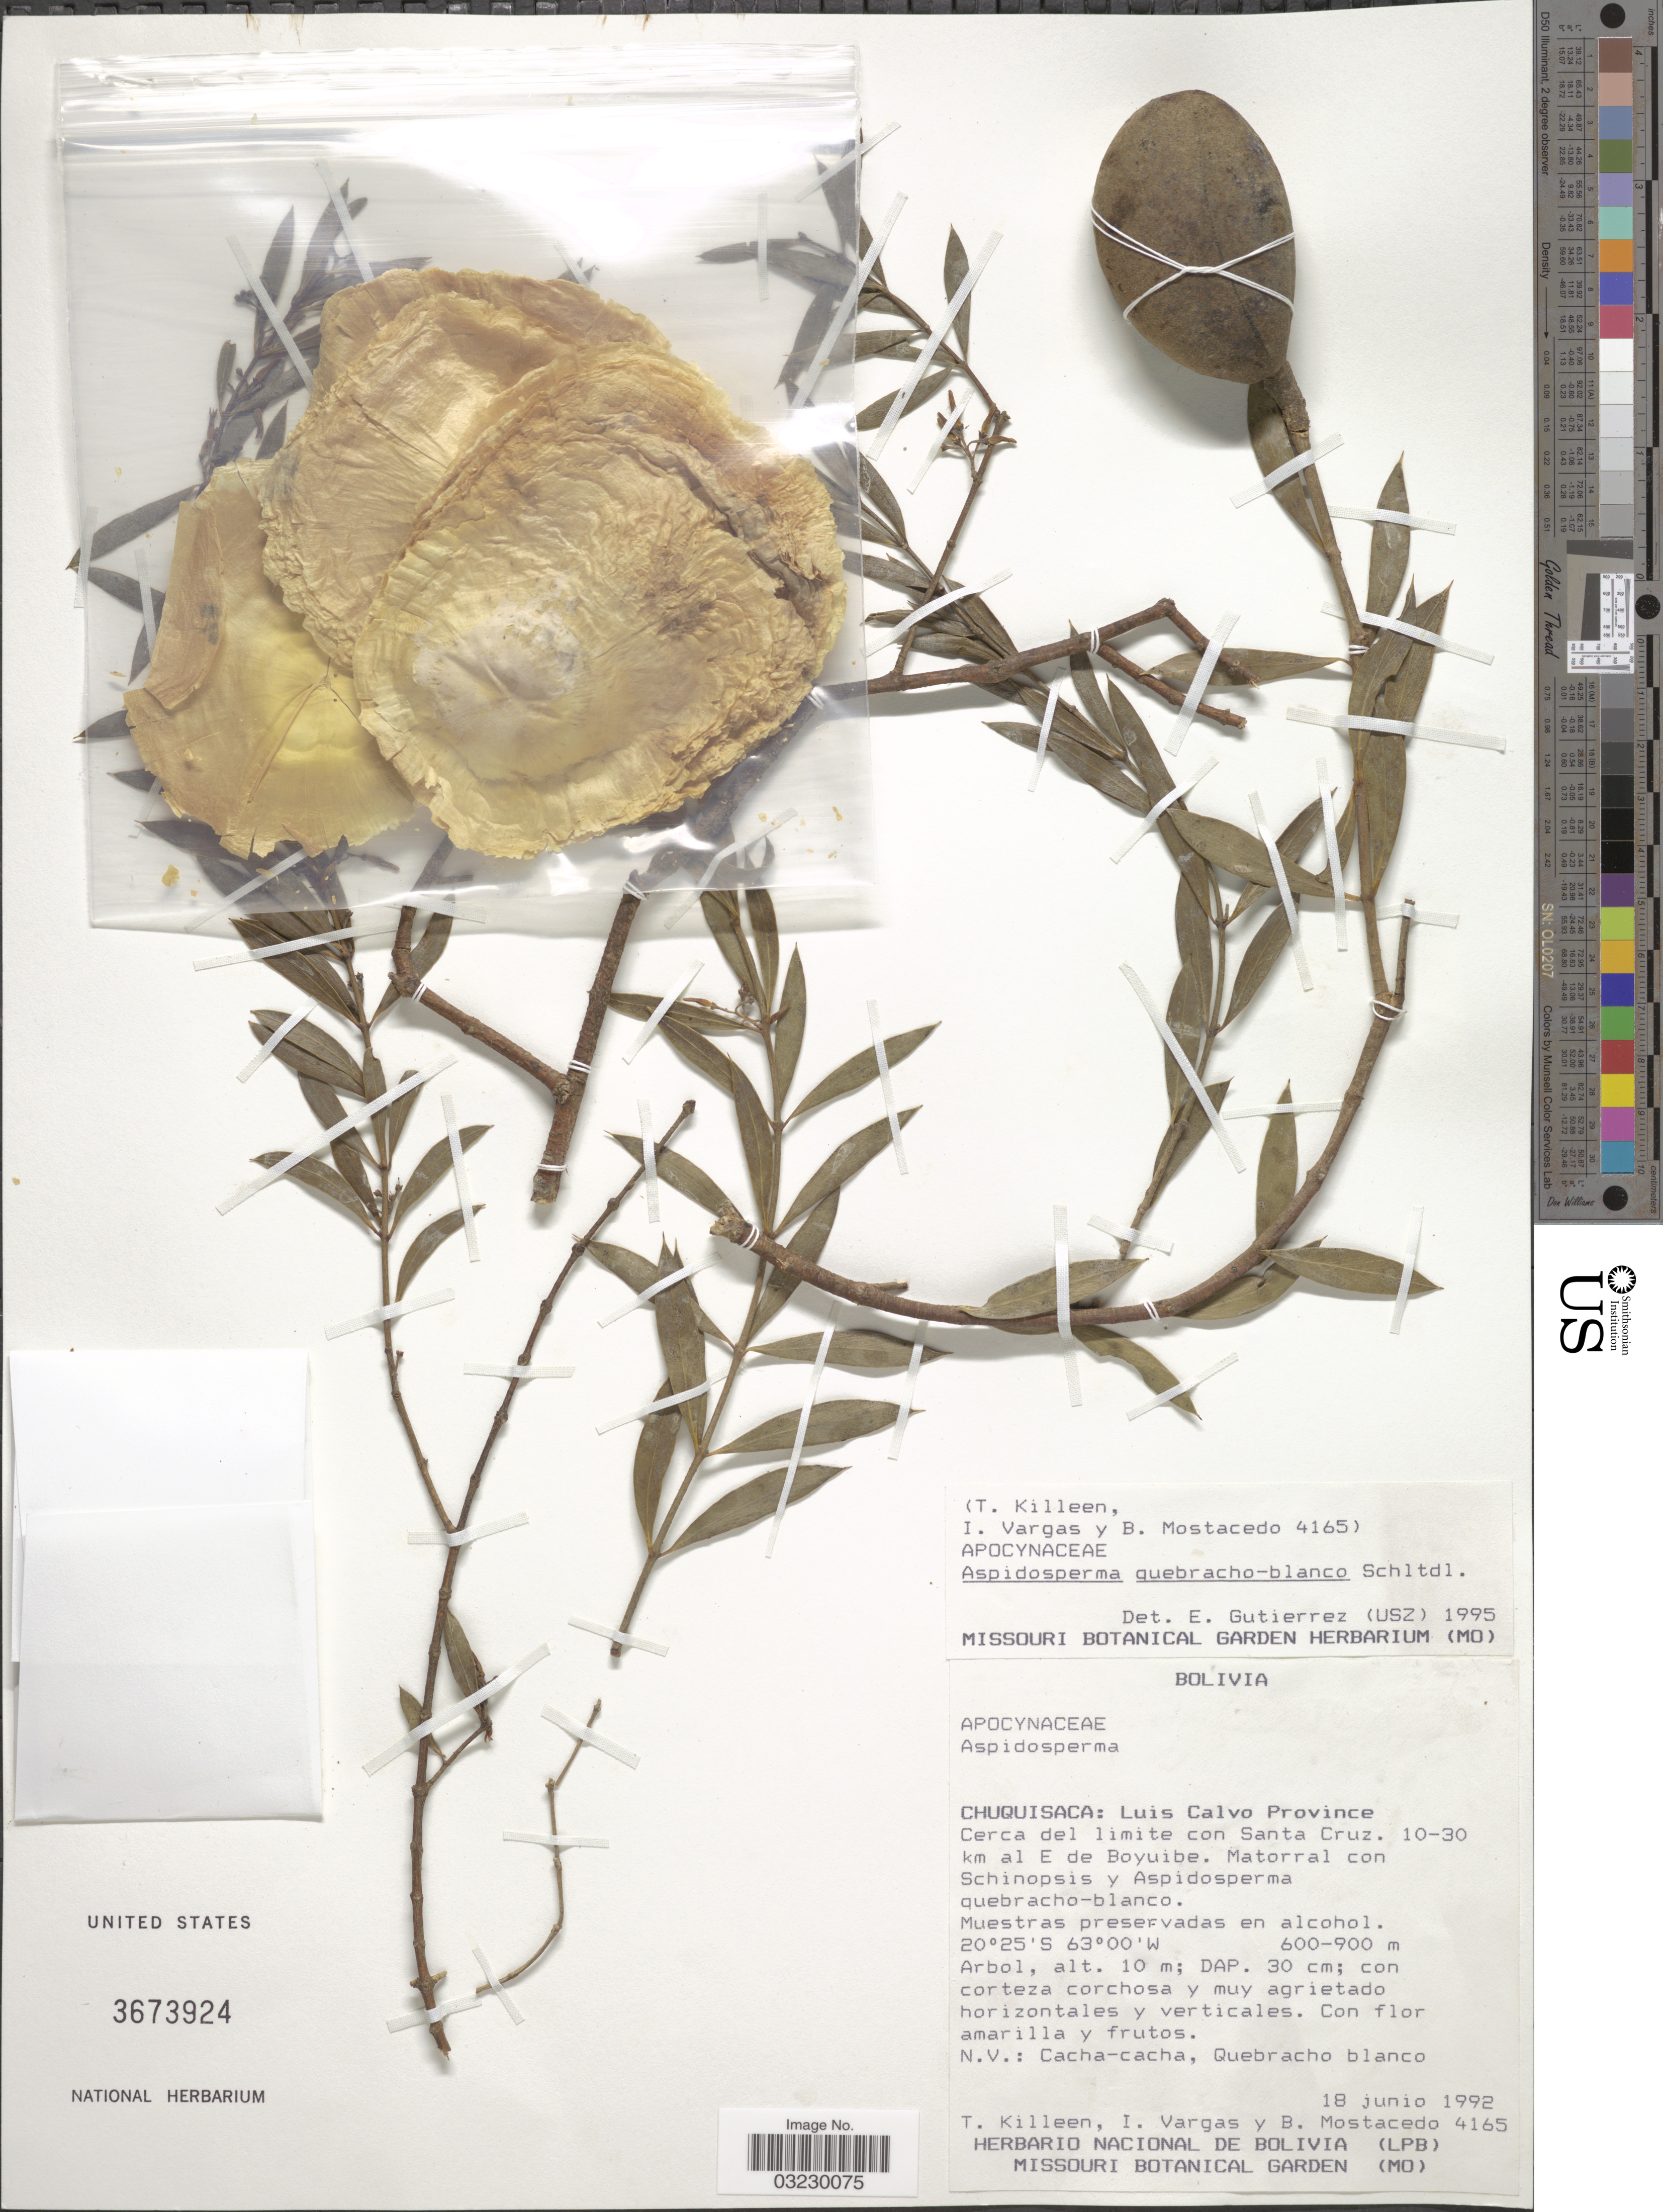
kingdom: Plantae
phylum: Tracheophyta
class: Magnoliopsida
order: Gentianales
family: Apocynaceae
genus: Aspidosperma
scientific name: Aspidosperma quebracho-blanco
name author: Schltdl.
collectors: T. J. Killeen, I. Vargas & B. Mostacedo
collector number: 4165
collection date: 1992-06-18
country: Bolivia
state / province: Chuquisaca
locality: Luis Calvo Province. Cerca del limite con Santa Cruz. 10-30 km al E de Boyuibe.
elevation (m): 600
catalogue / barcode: US 3673924